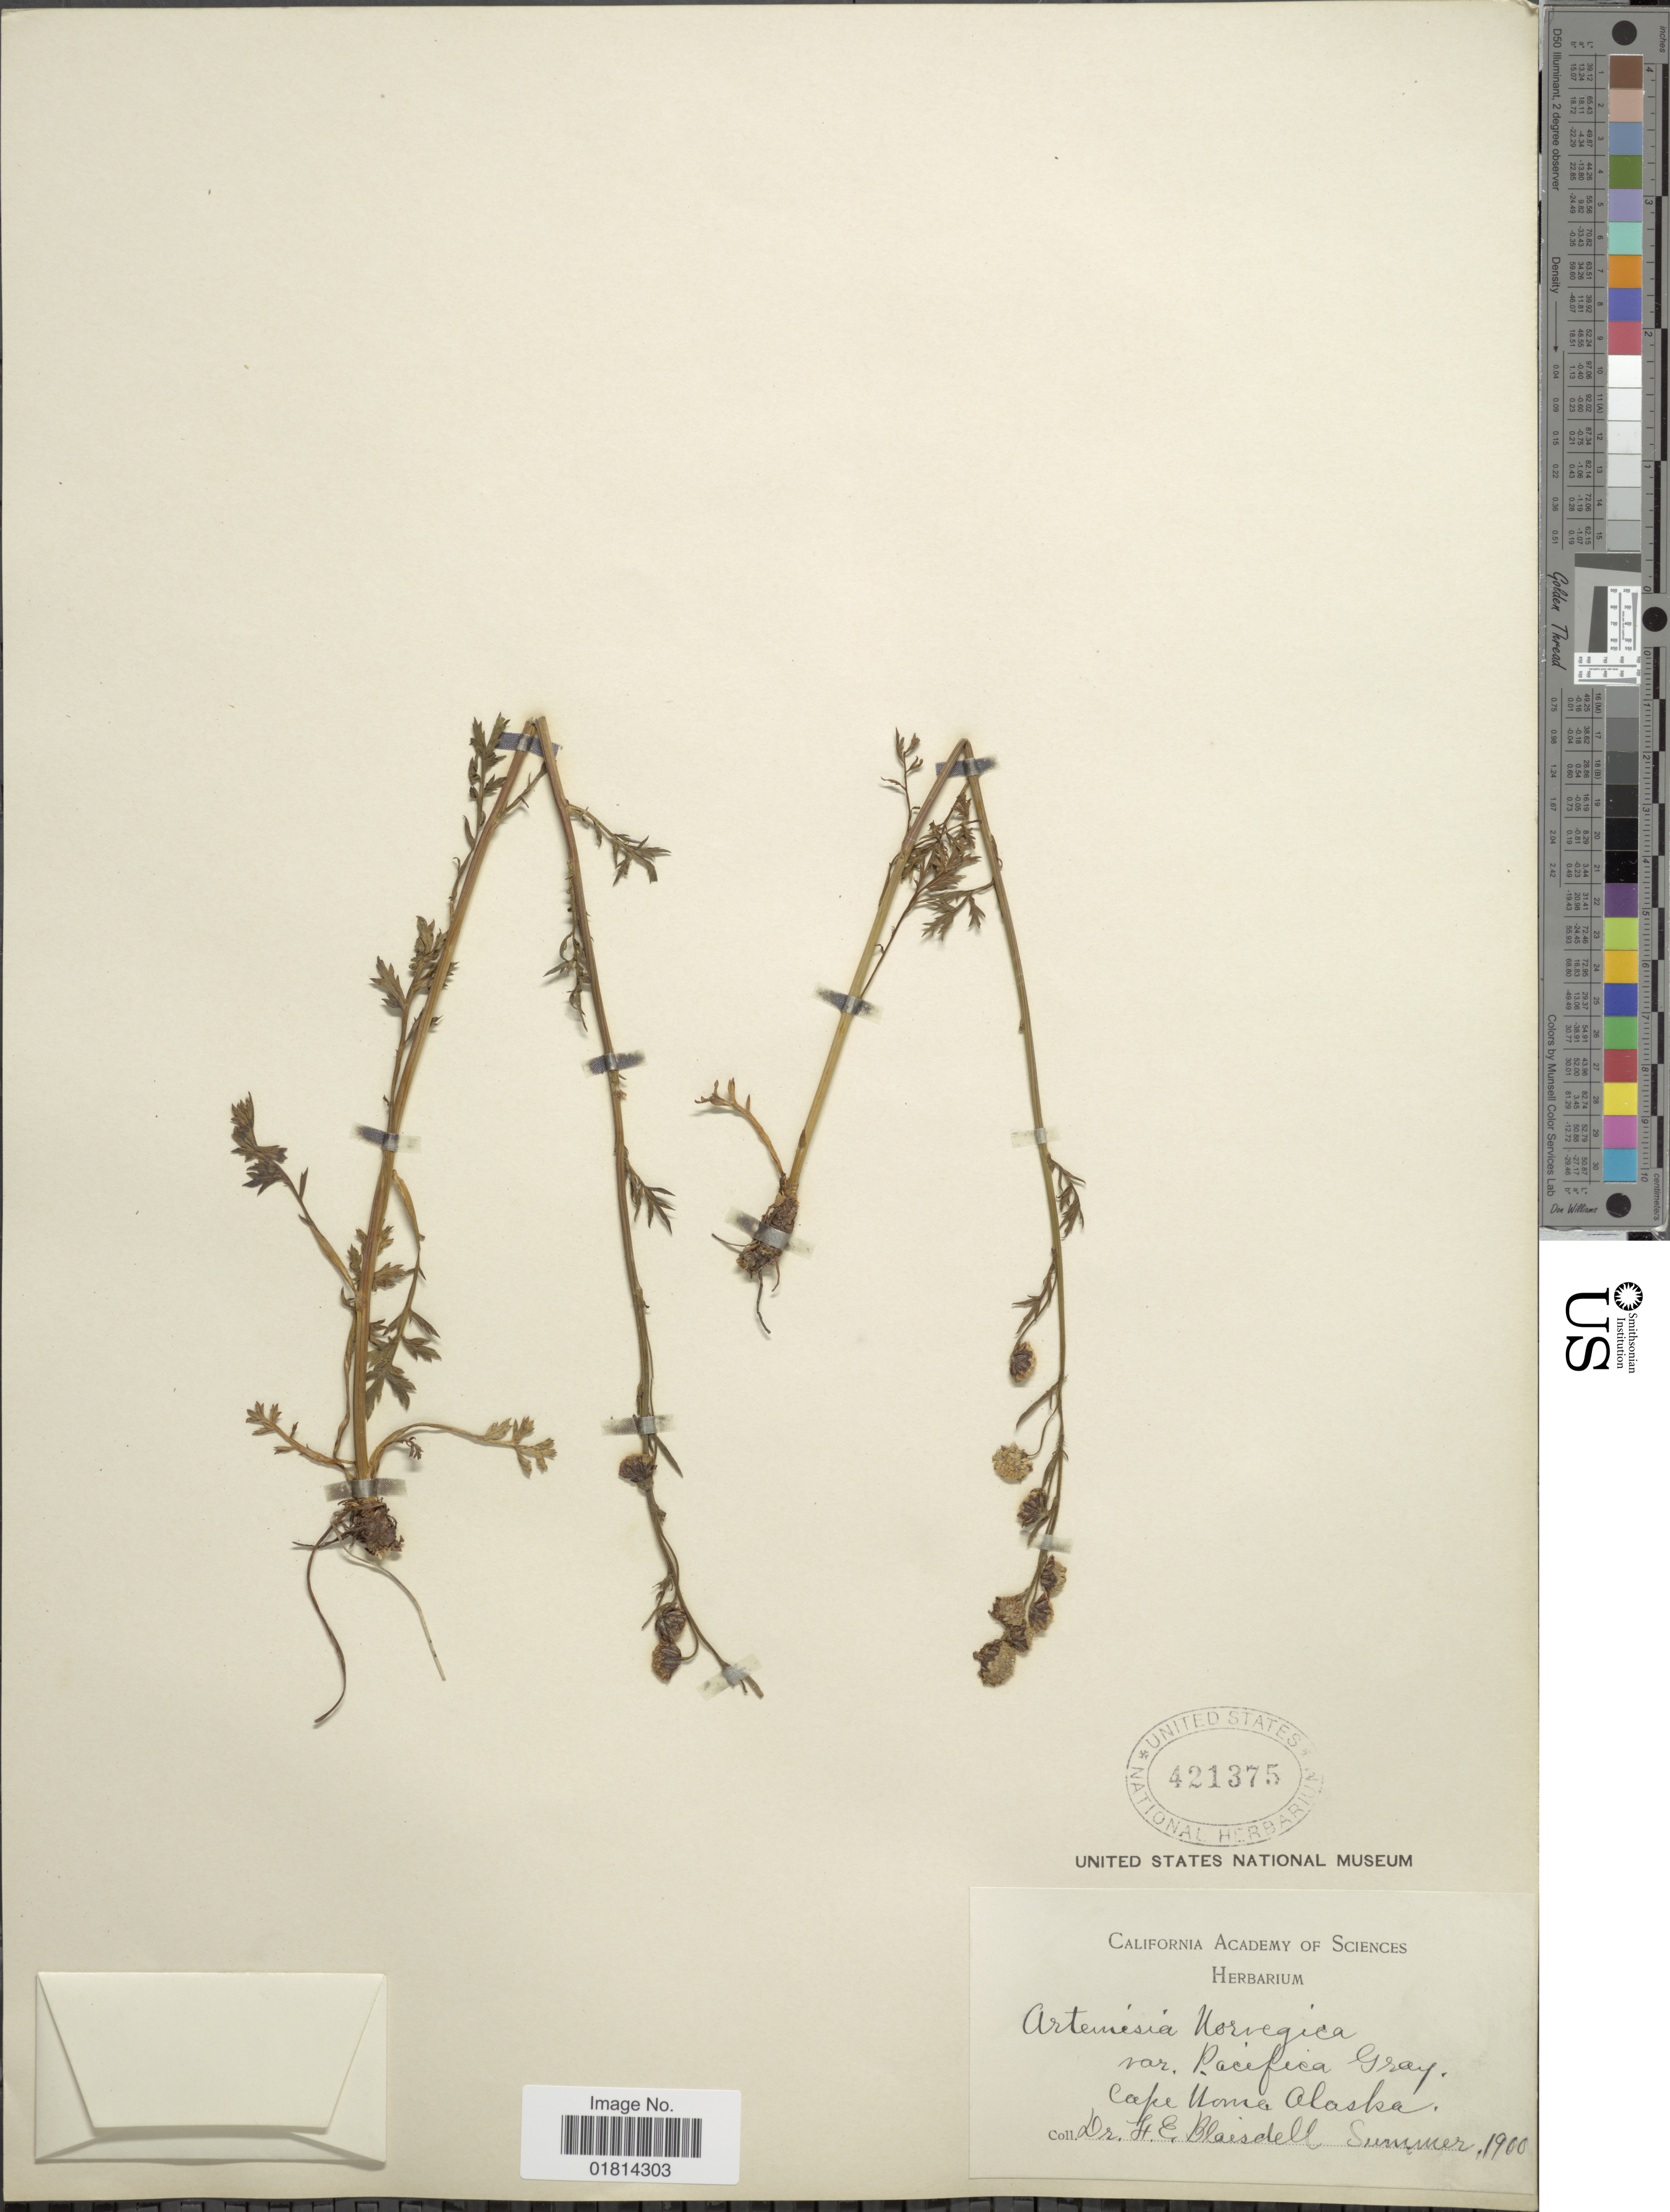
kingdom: Plantae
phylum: Tracheophyta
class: Magnoliopsida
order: Asterales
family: Asteraceae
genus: Artemisia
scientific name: Artemisia arctica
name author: Less.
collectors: F. Blaisdell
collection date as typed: Summer 1900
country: United States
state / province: Alaska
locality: Cape Nome, Alaska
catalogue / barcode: US 421375